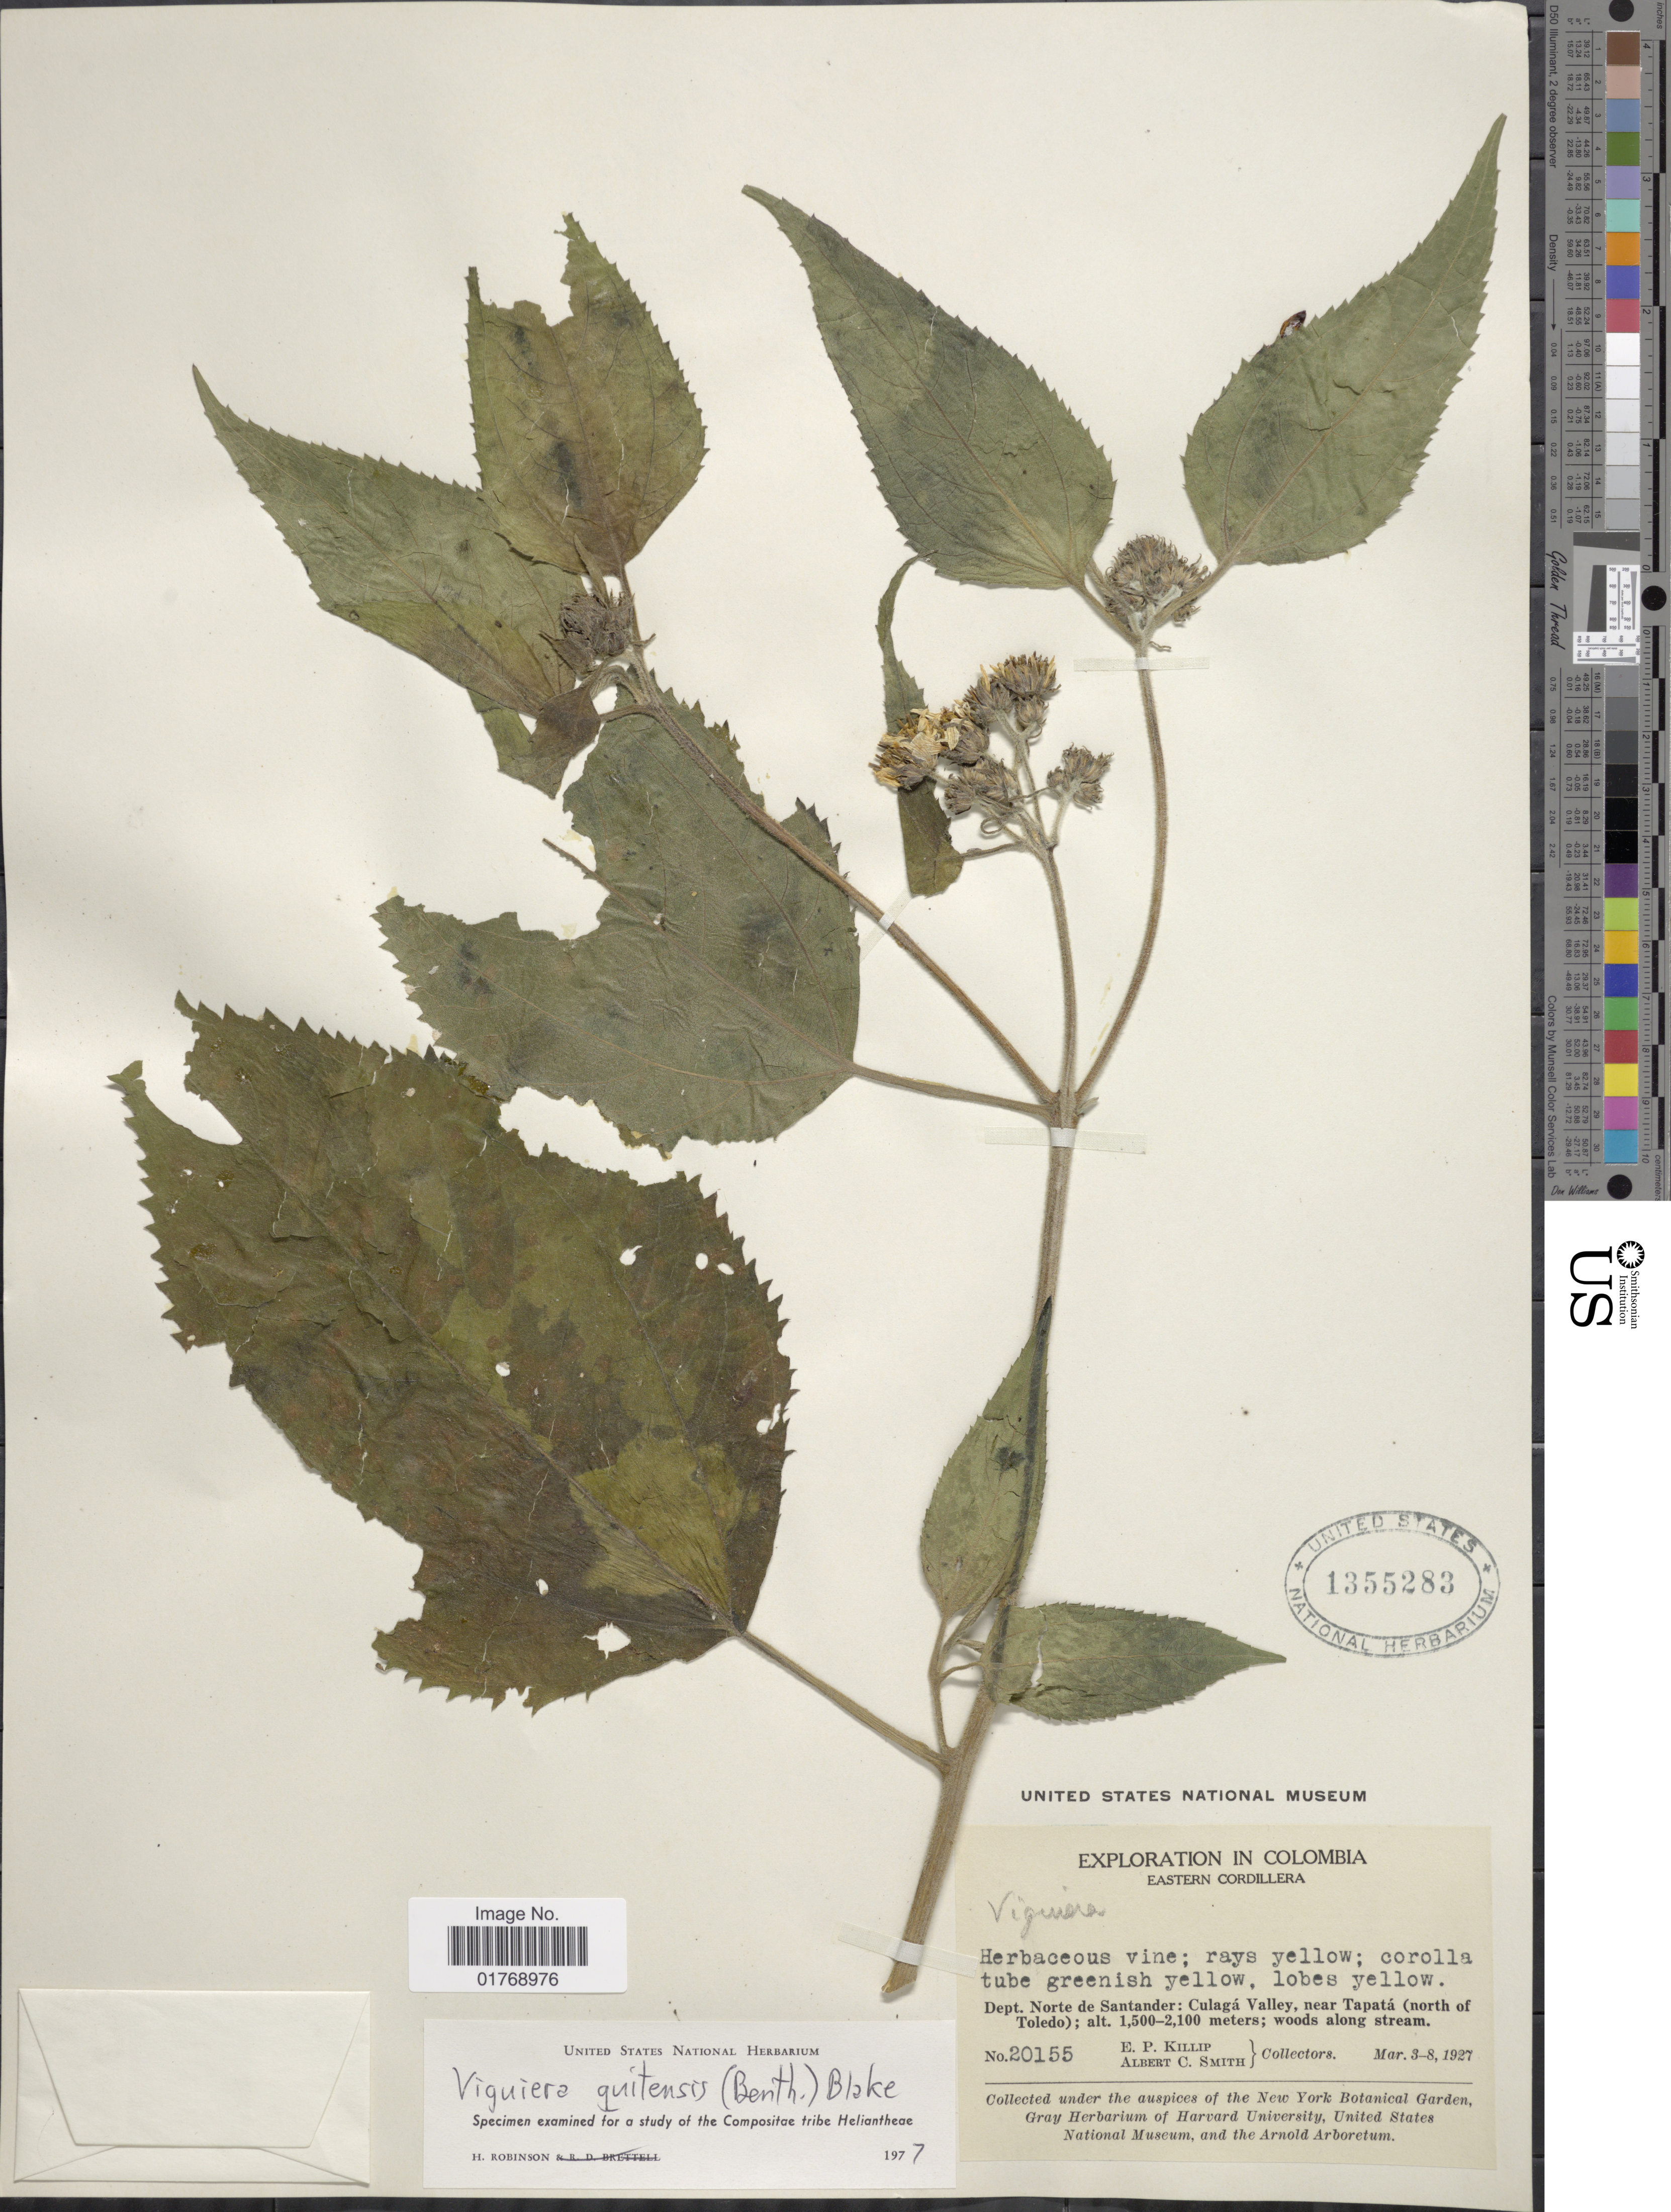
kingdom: Plantae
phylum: Tracheophyta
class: Magnoliopsida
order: Asterales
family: Asteraceae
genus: Viguiera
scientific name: Viguiera quitensis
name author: (Benth.) S.F. Blake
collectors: E. P. Killip & A. C. Smith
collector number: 20155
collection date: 1927-03-03/1927-03-08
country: Colombia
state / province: Norte de Santander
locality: Eastern Cordillera. Dept. Norte de Santander: Culagá Valley, near Tapatá (north of Toledo)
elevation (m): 1500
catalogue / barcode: US 1355283